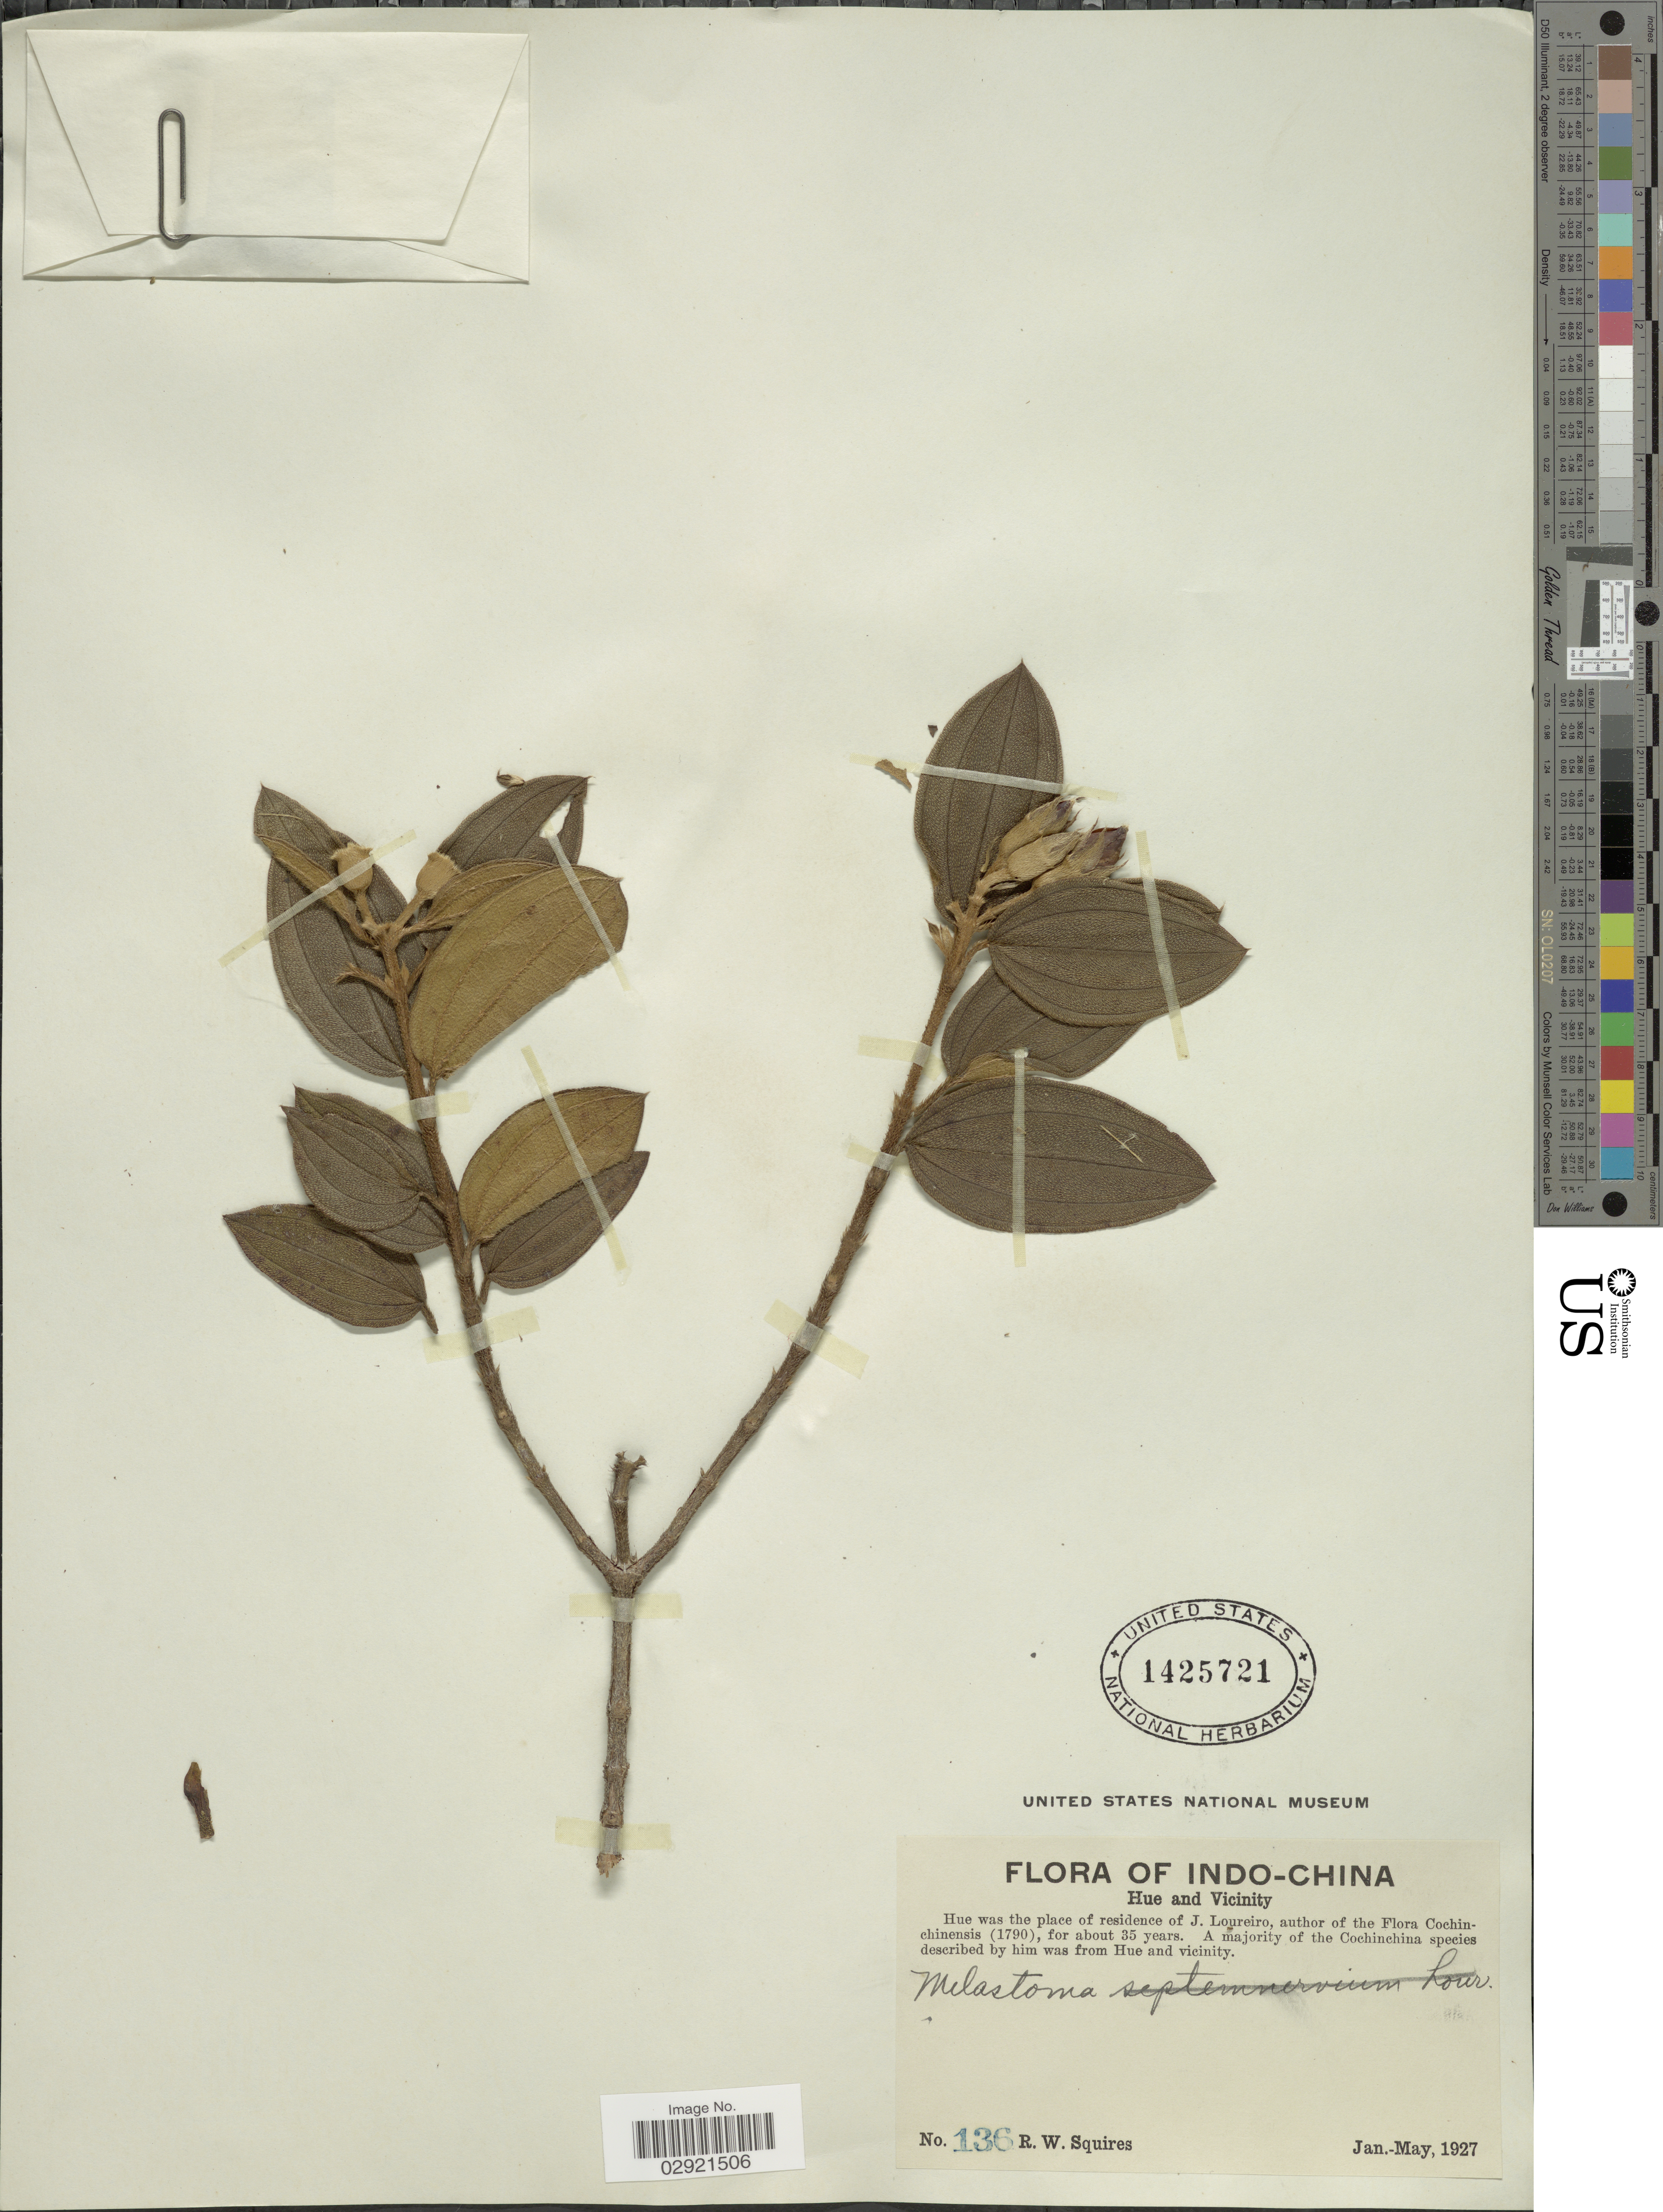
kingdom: Plantae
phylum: Tracheophyta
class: Magnoliopsida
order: Myrtales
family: Melastomataceae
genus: Melastoma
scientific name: Melastoma sp.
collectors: R. Squires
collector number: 136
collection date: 1927-01/1927-05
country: Vietnam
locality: Indo-China. Hue and Vicinity. Hue was the place of residence of J. Loureiro, author of the Flora Cochinchinensis.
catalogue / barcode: US 1425721